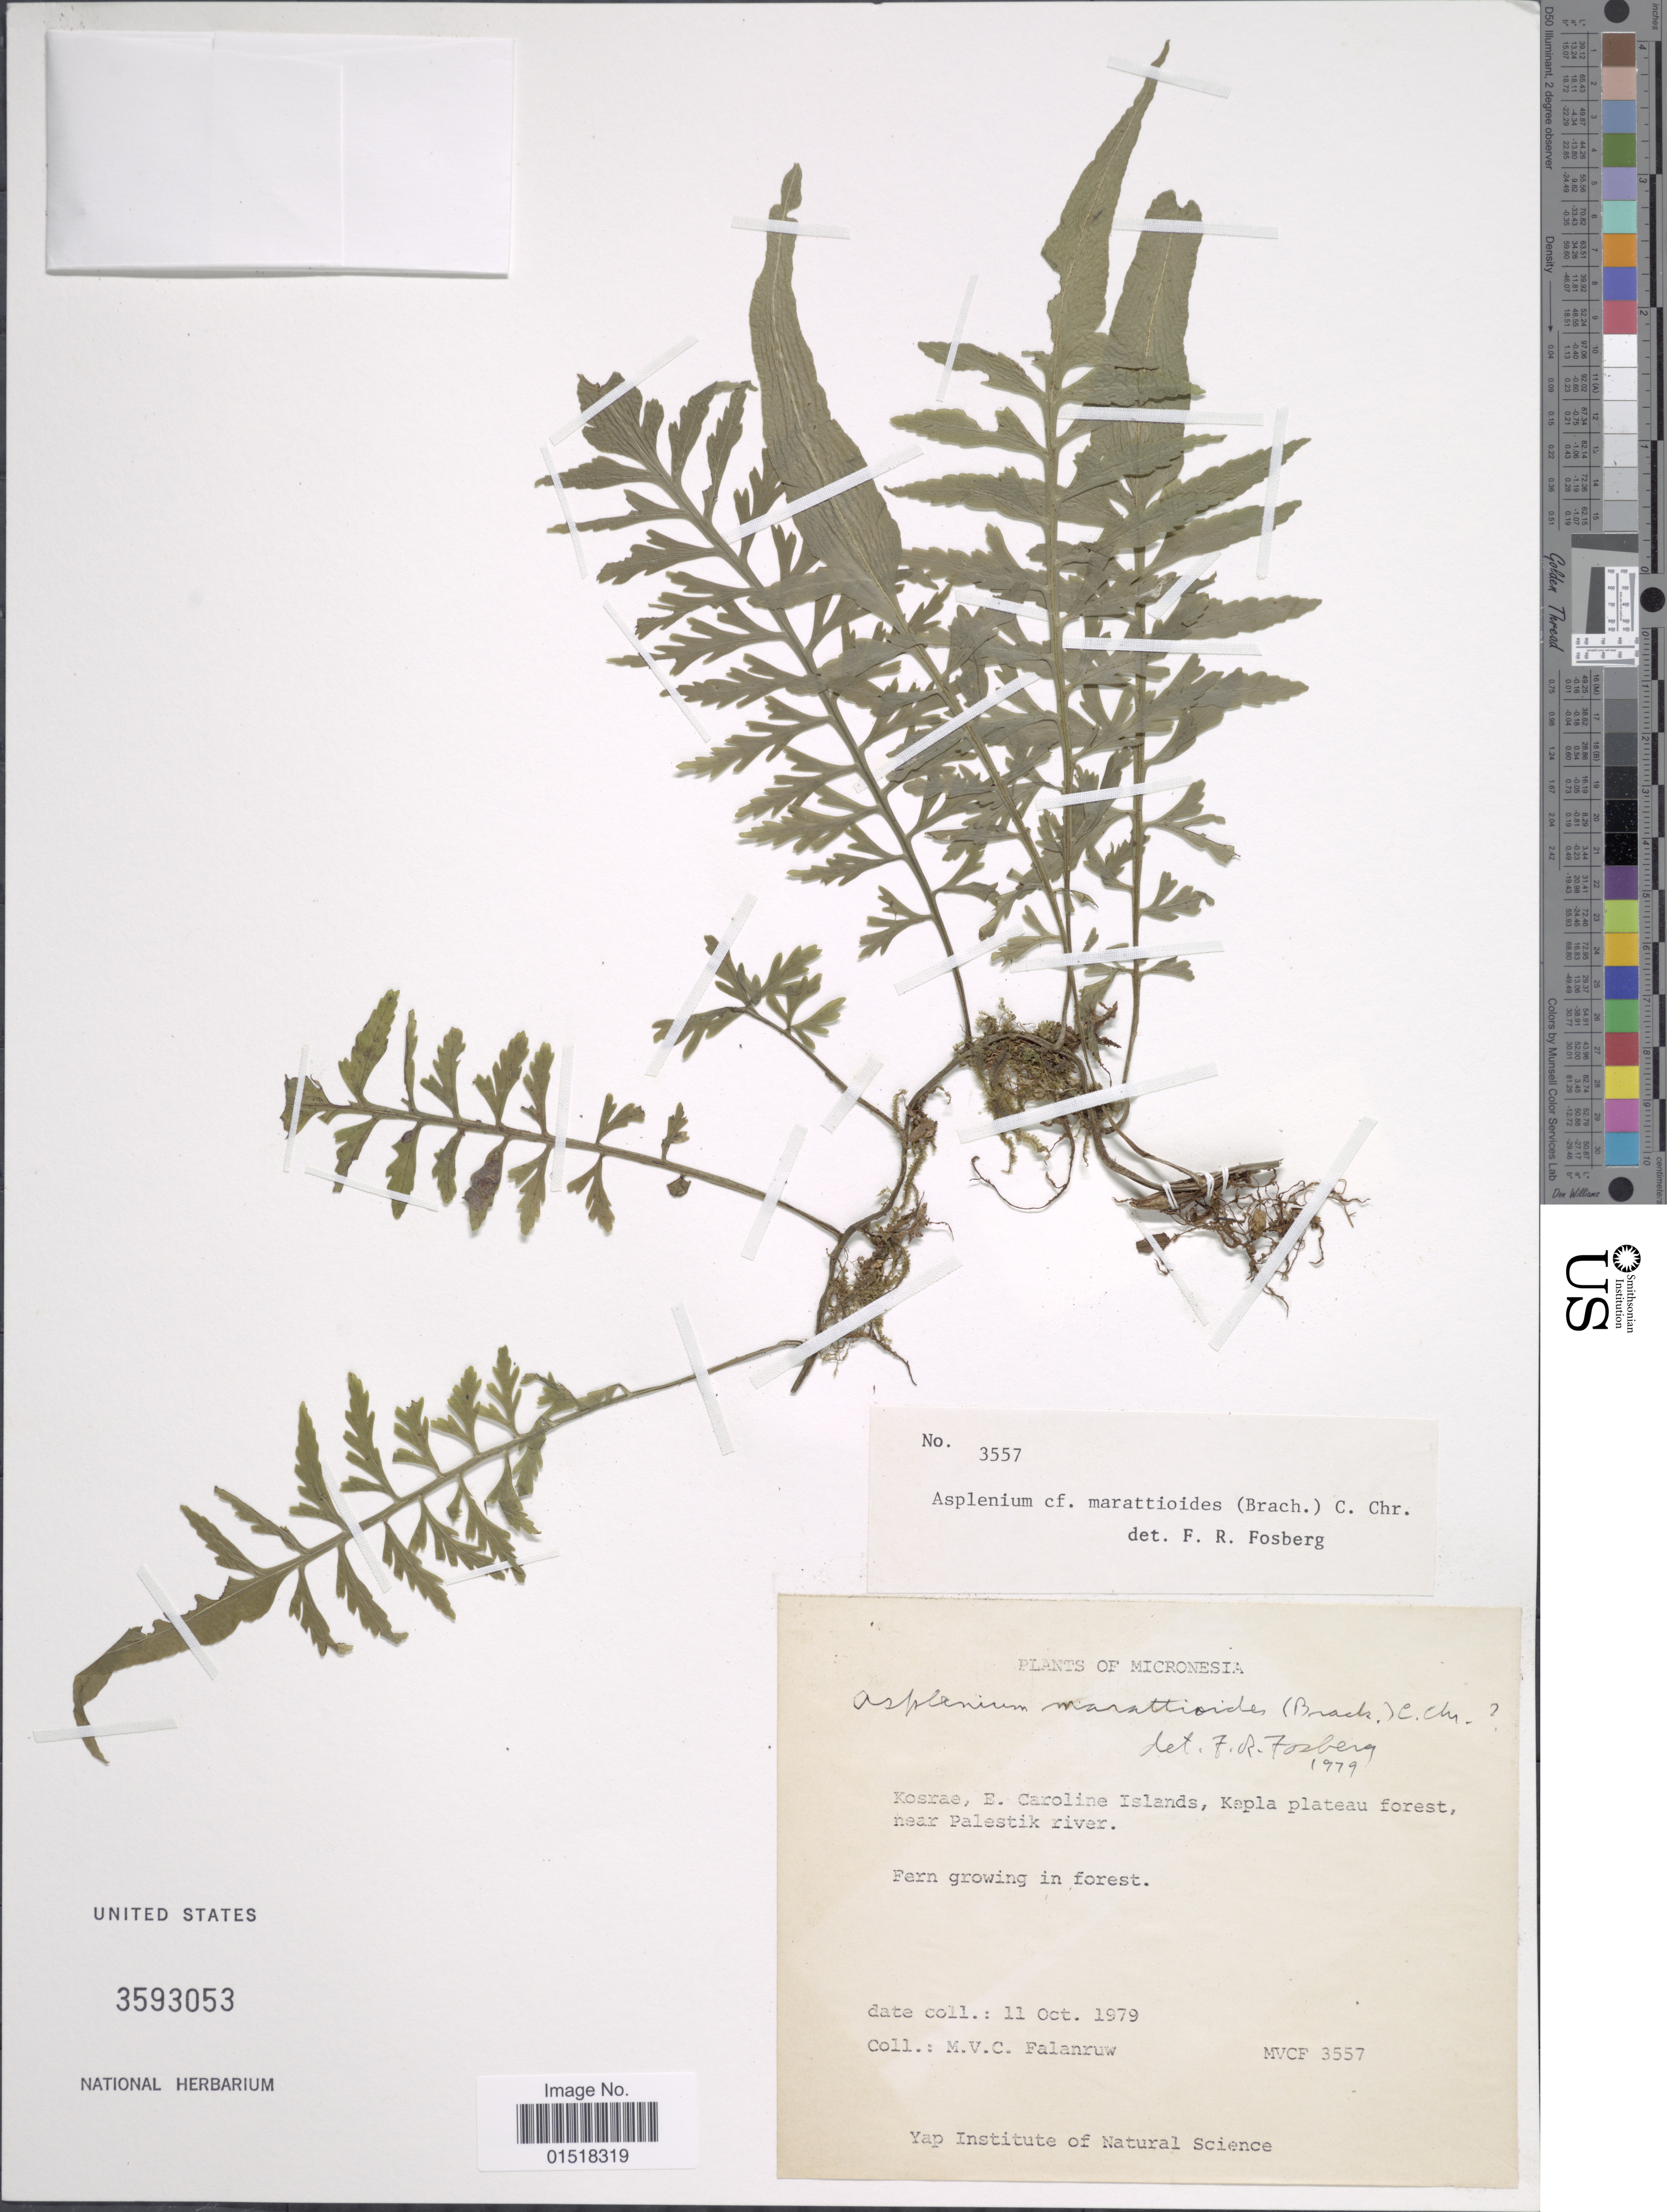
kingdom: Plantae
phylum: Tracheophyta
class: Polypodiopsida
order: Polypodiales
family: Aspleniaceae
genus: Asplenium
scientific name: Asplenium scolopendropsis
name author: F. Muell.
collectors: M. V. Falanruw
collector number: MVCF 3557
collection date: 1979-11-14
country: Micronesia, Federated States of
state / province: Kosrae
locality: Kosrae, E. Caroline Islands, Kapla plateau forest, near Palestik river.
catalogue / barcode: US 3593053